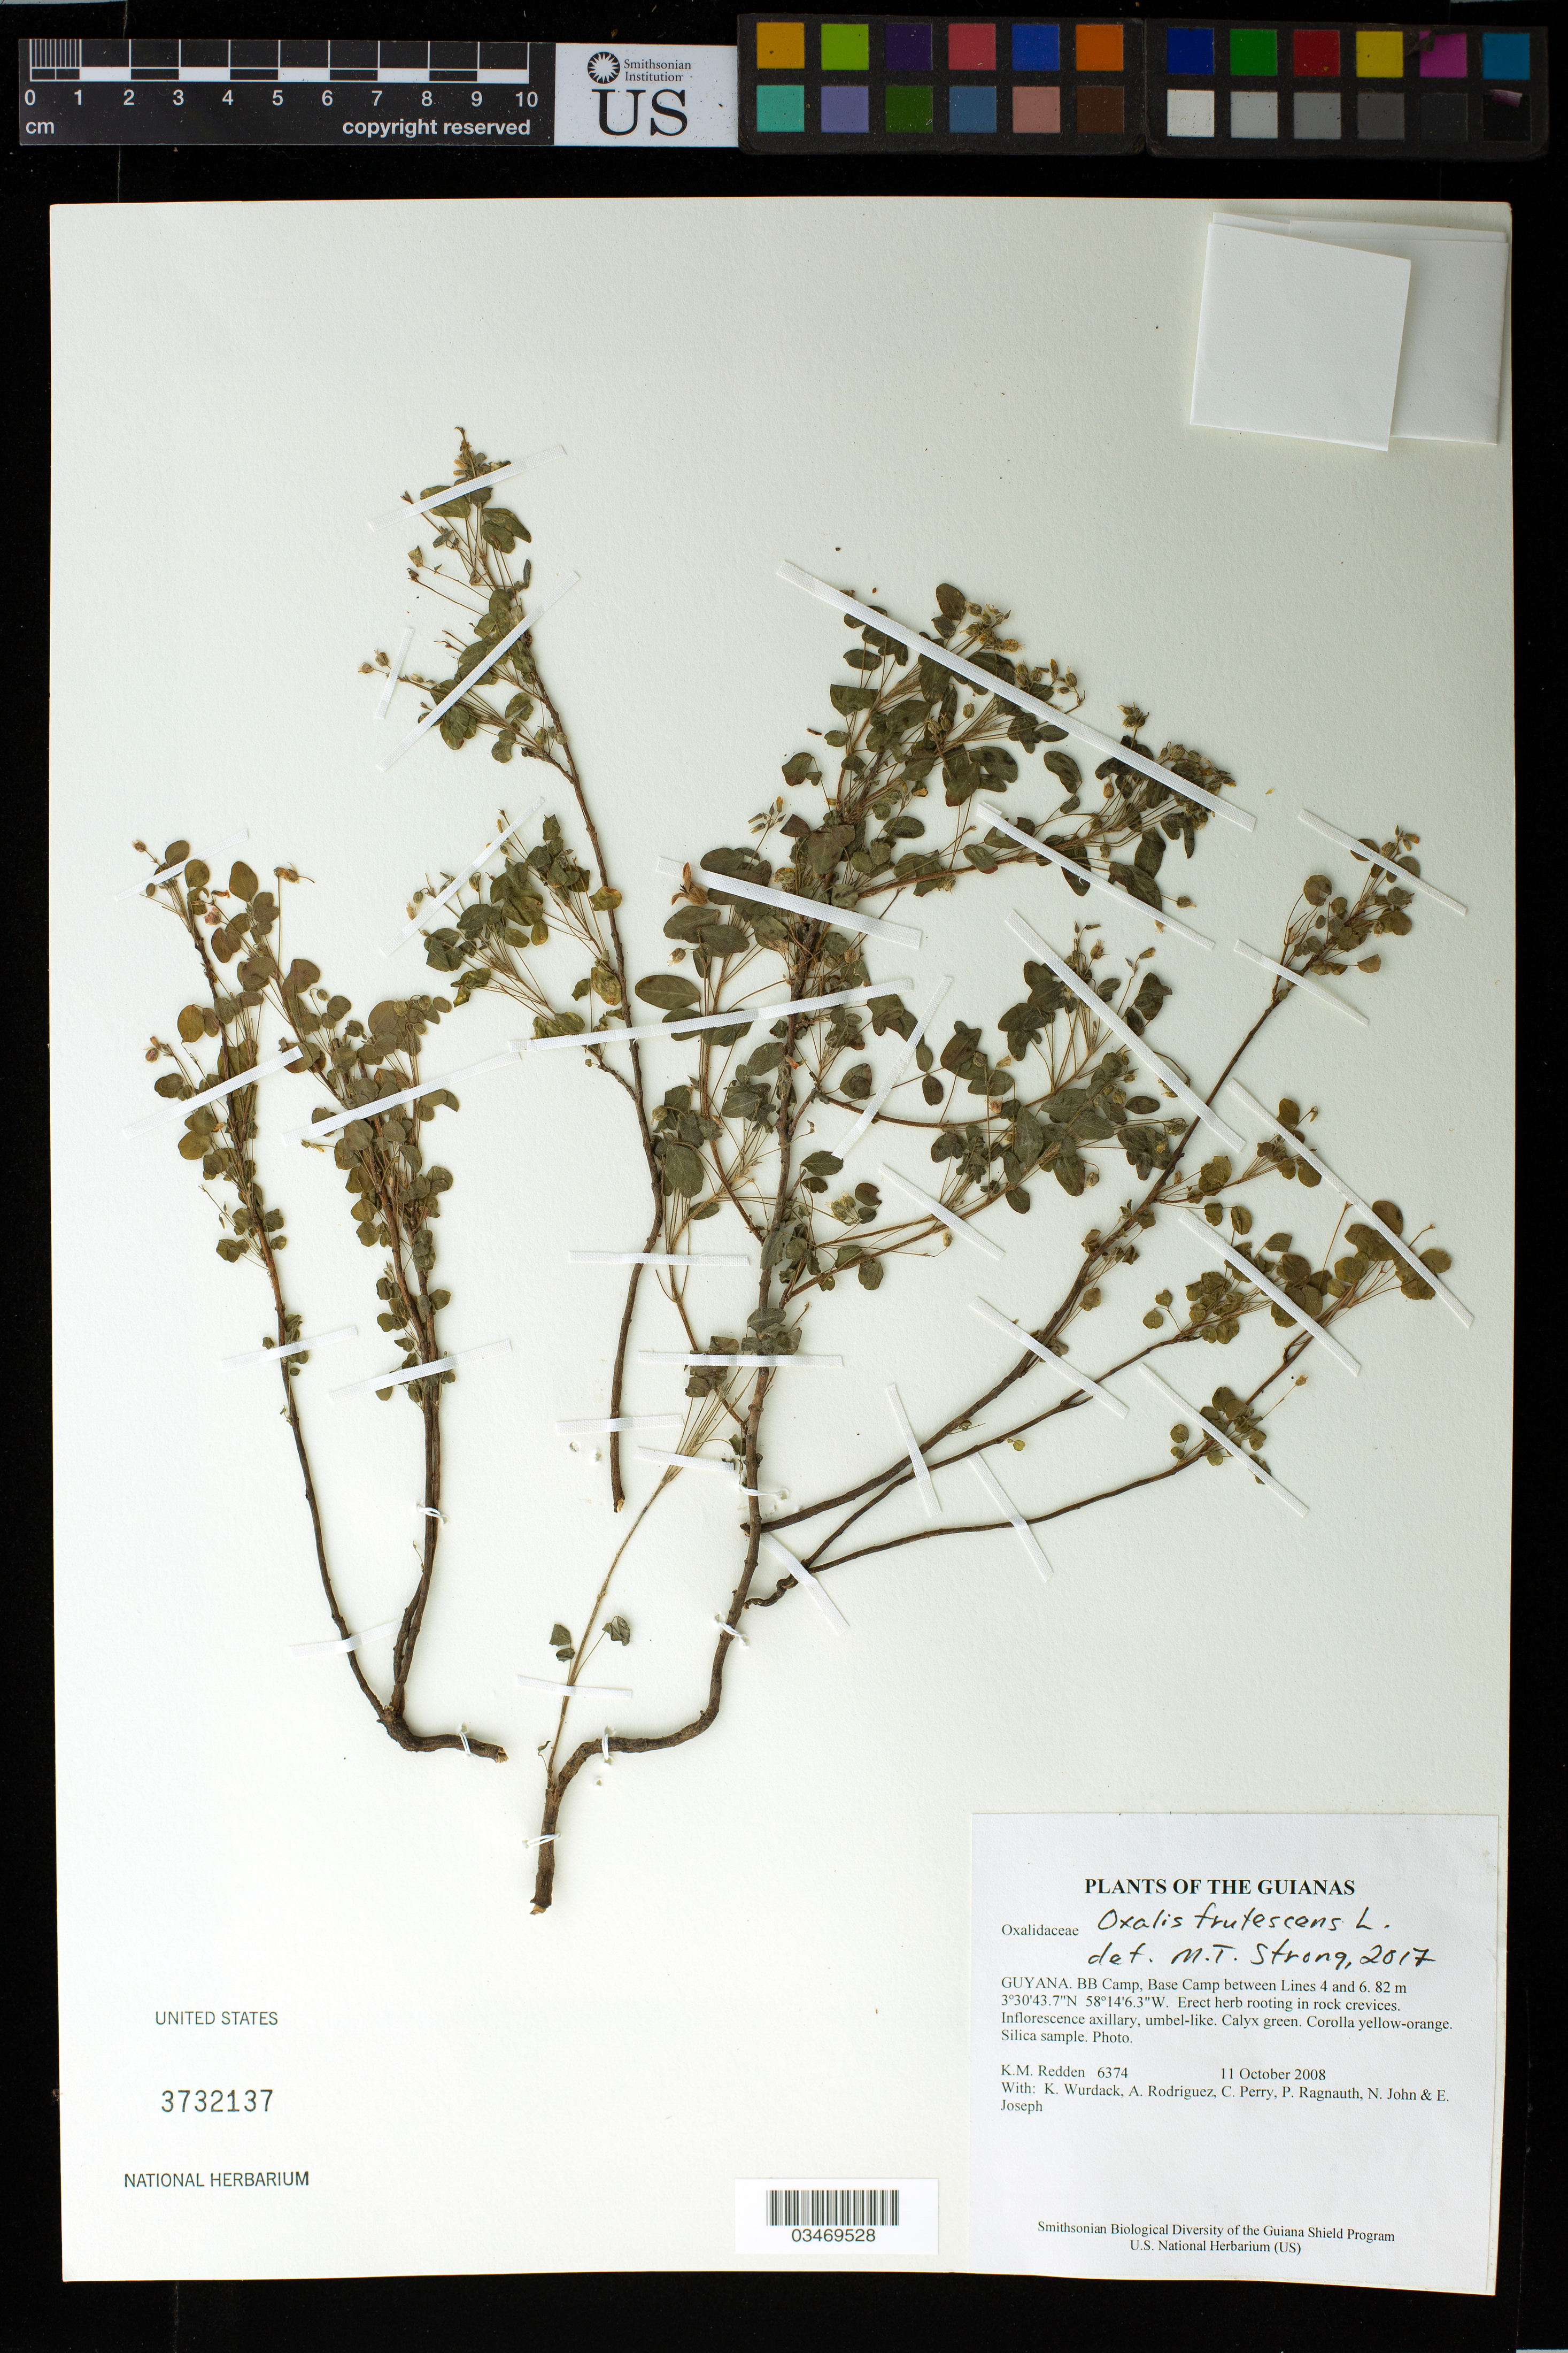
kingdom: Plantae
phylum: Tracheophyta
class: Magnoliopsida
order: Oxalidales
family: Oxalidaceae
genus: Oxalis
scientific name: Oxalis frutescens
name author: L.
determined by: Strong, M. T., (US), Smithsonian Institution - National Museum of Natural History (UNITED STATES)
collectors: K. M. Redden, K. Wurdack, A. Rodriguez, C. Perry, P. Ragnauth, N. John & E. Joseph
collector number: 6374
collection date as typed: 11 October 2008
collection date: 2008-10-11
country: Guyana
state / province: U. Takutu-U. Essequibo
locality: BB Camp, Base Camp between Lines 4 and 6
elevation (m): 82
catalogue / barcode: US 3732137